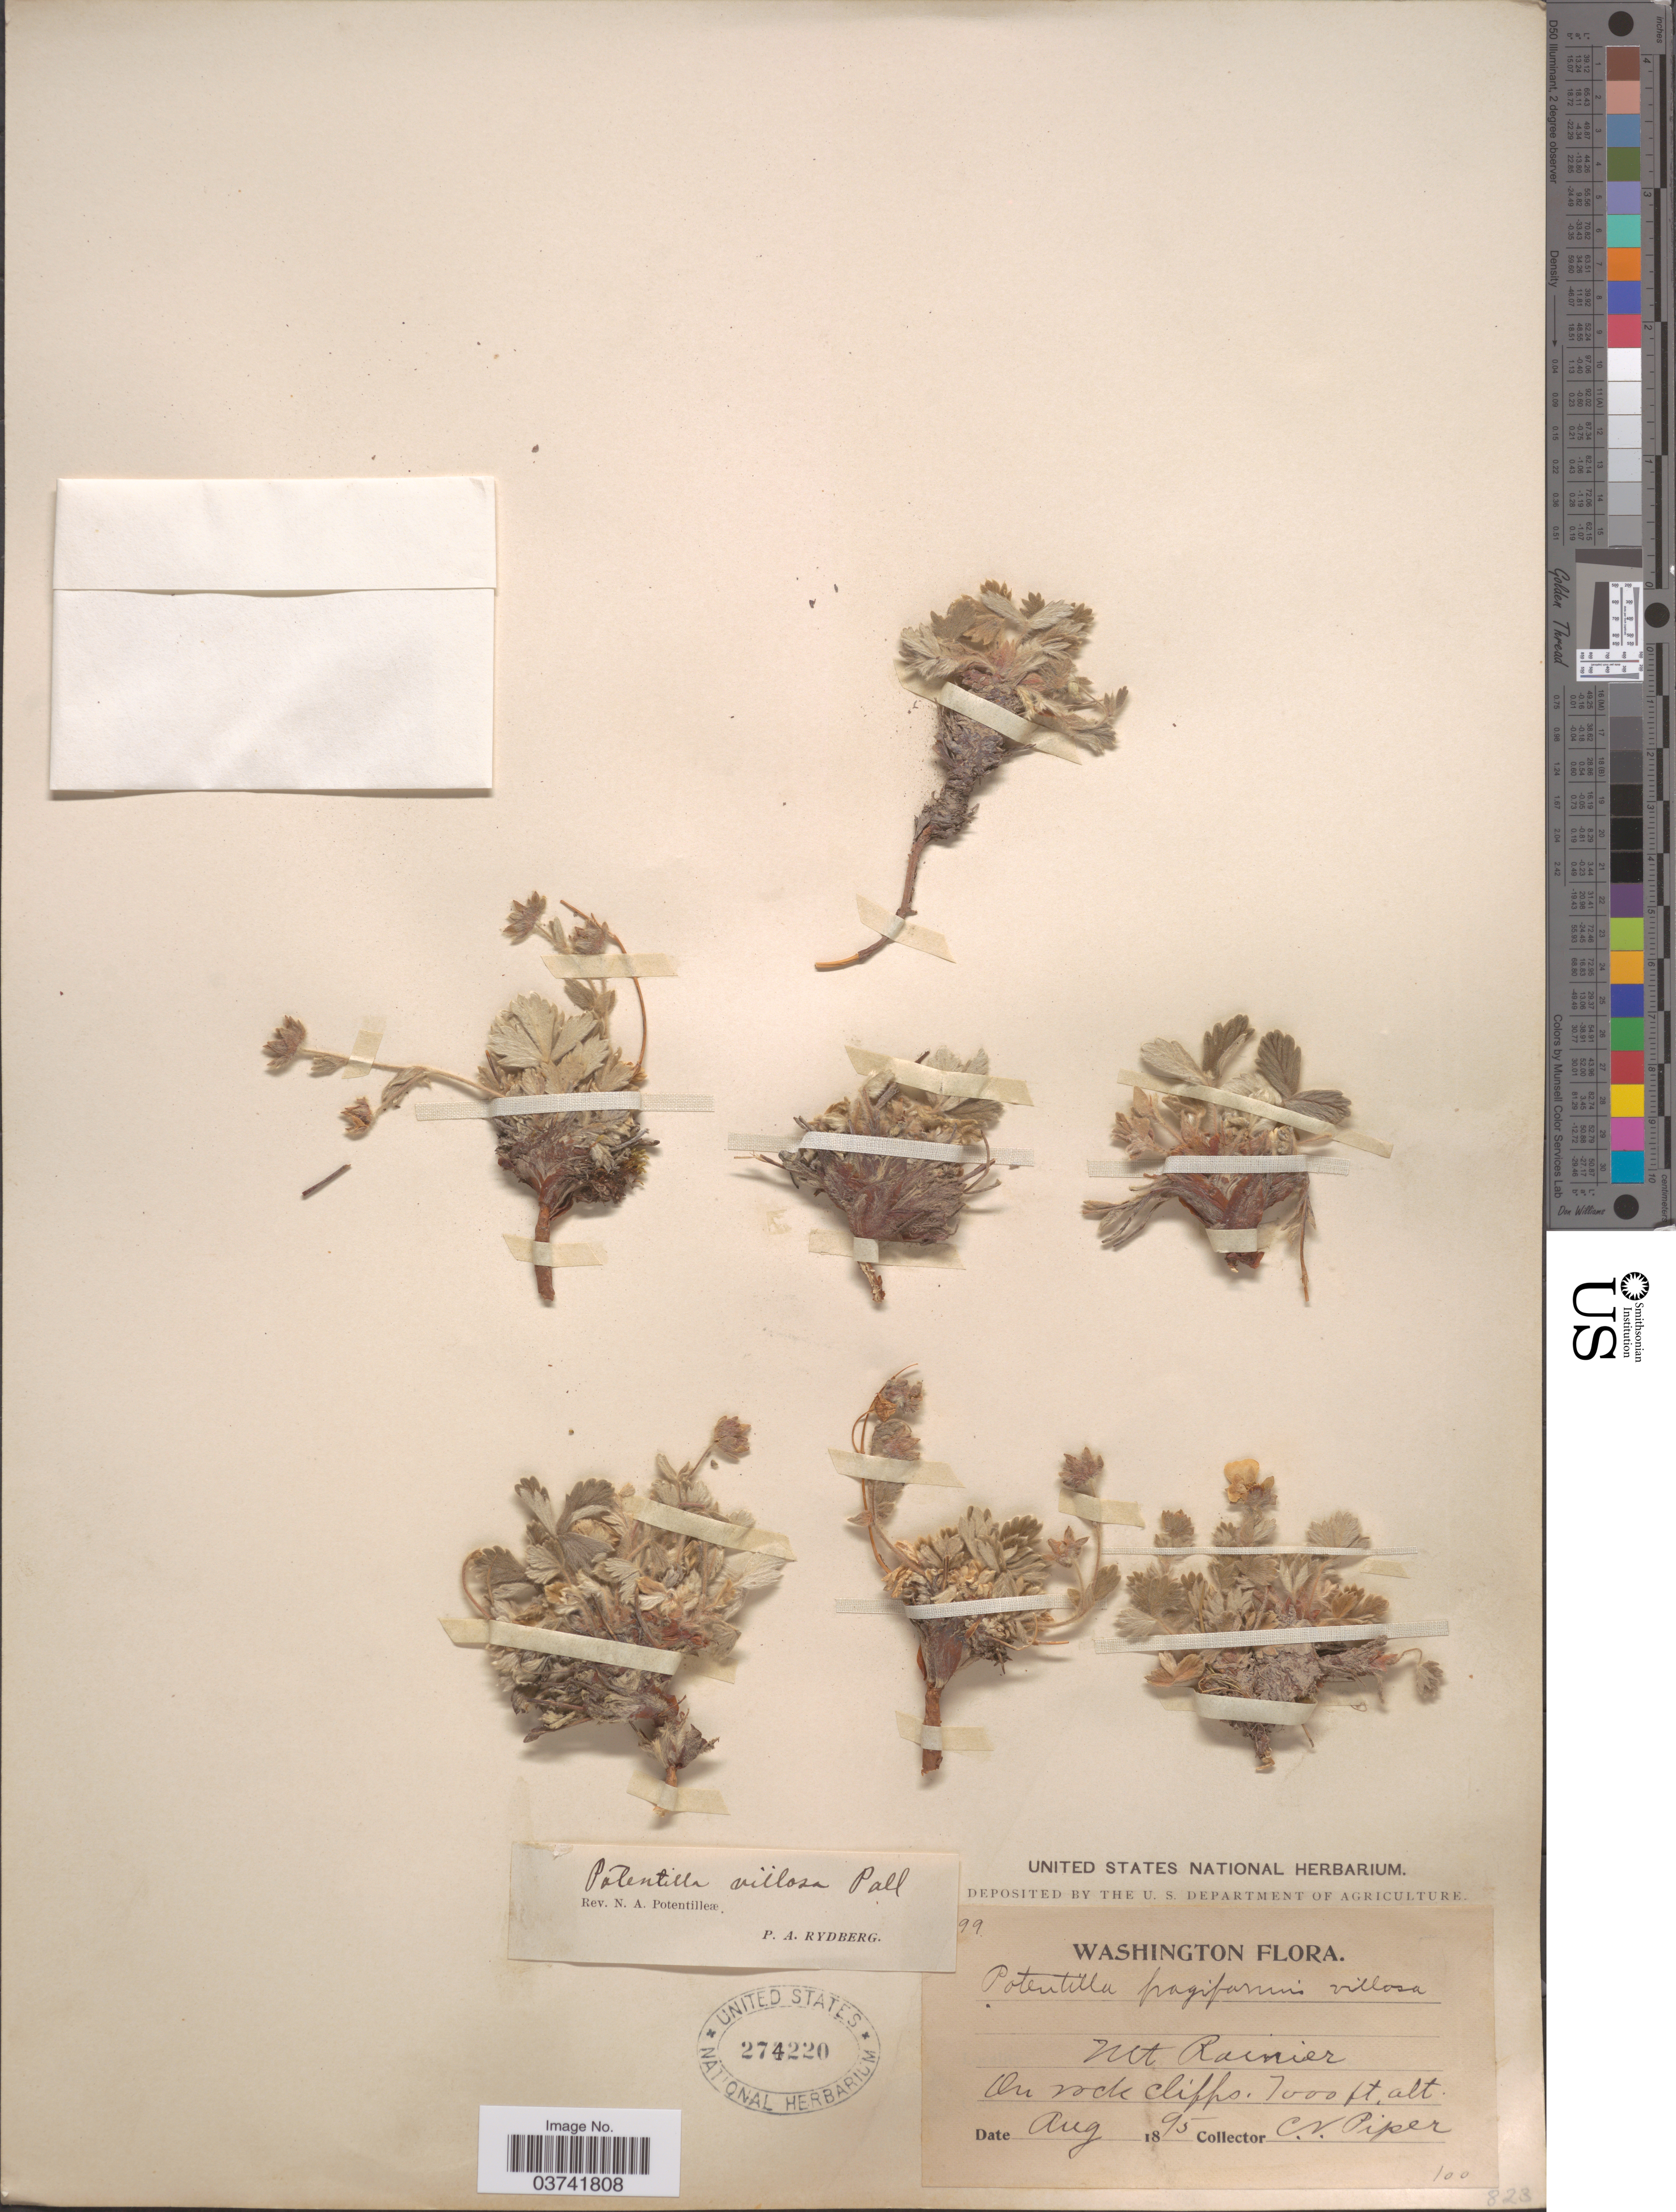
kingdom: Plantae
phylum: Tracheophyta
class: Magnoliopsida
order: Rosales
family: Rosaceae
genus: Potentilla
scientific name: Potentilla villosa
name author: Pall. ex Pursh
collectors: C. V. Piper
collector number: !99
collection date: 1895-08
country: United States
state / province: Washington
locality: Mt. Rainier, on rock cliffs.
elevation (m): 2134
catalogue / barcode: US 274220